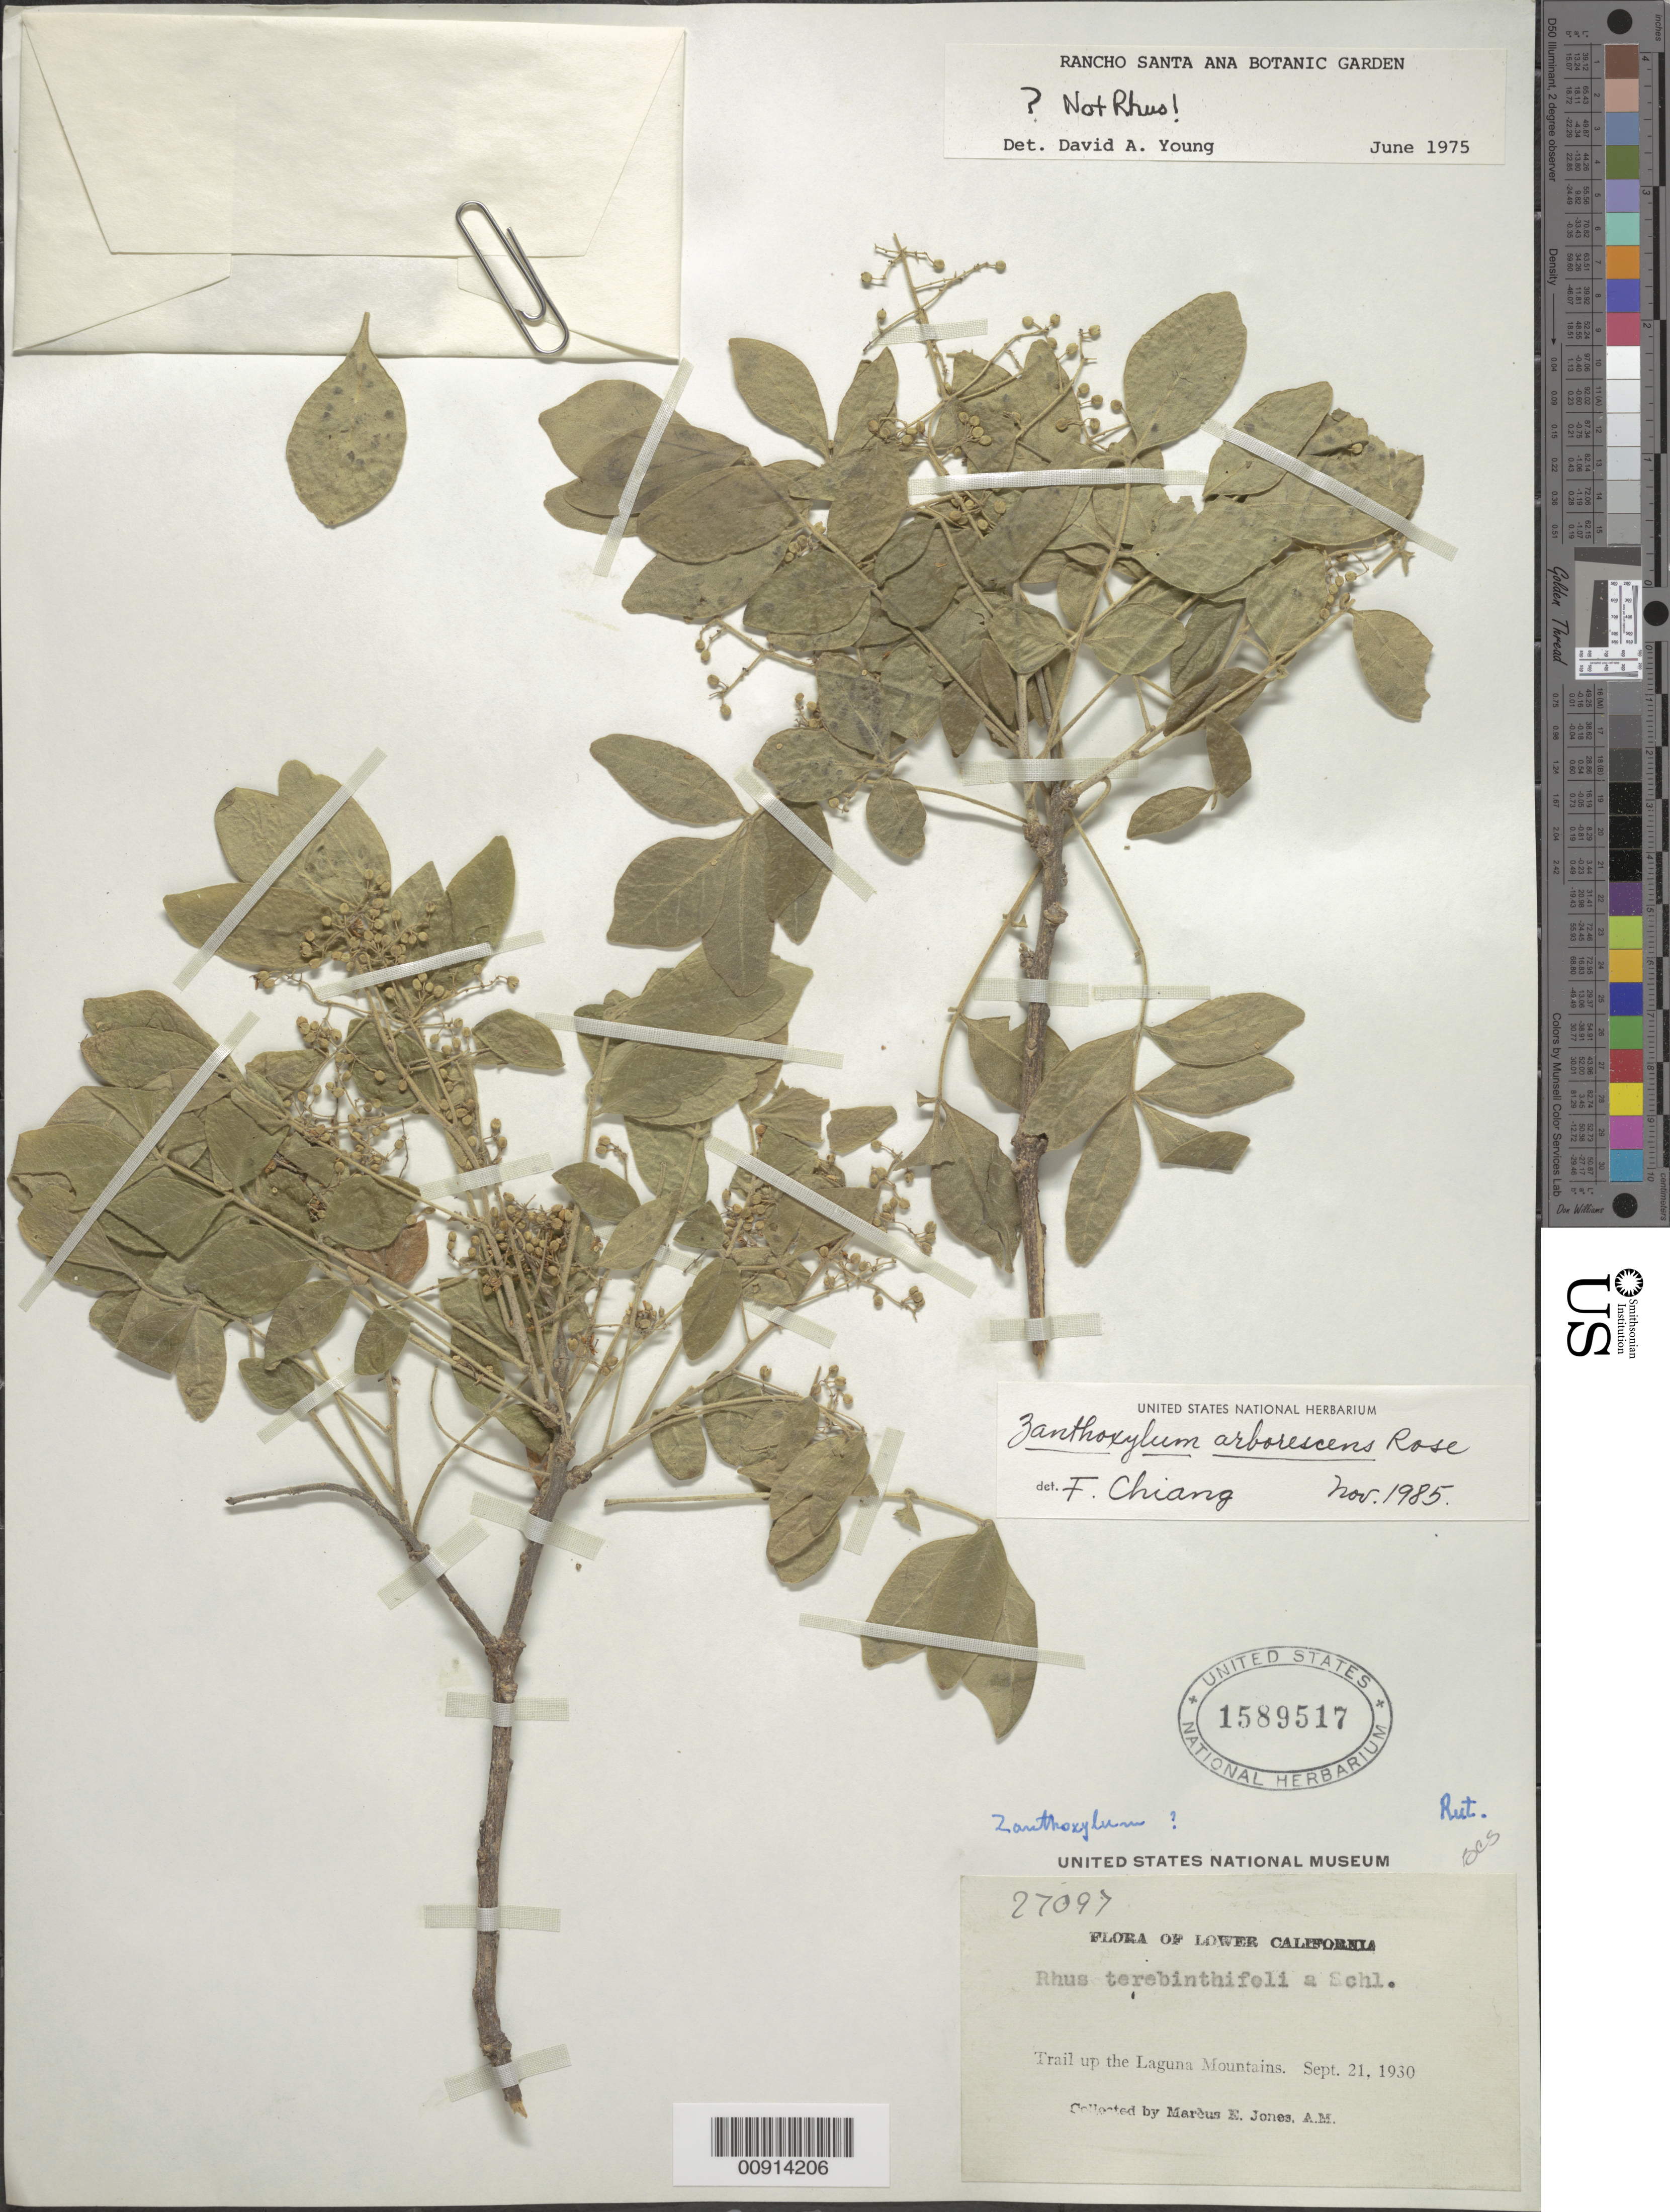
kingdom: Plantae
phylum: Tracheophyta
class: Magnoliopsida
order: Sapindales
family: Rutaceae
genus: Zanthoxylum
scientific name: Zanthoxylum arborescens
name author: Rose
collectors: M. E. Jones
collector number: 27097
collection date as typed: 21 Sep 1930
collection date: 1930-09-21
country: Mexico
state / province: Baja California Sur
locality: Trail up the Laguna Mountain, Lower California.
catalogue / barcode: US 1589517